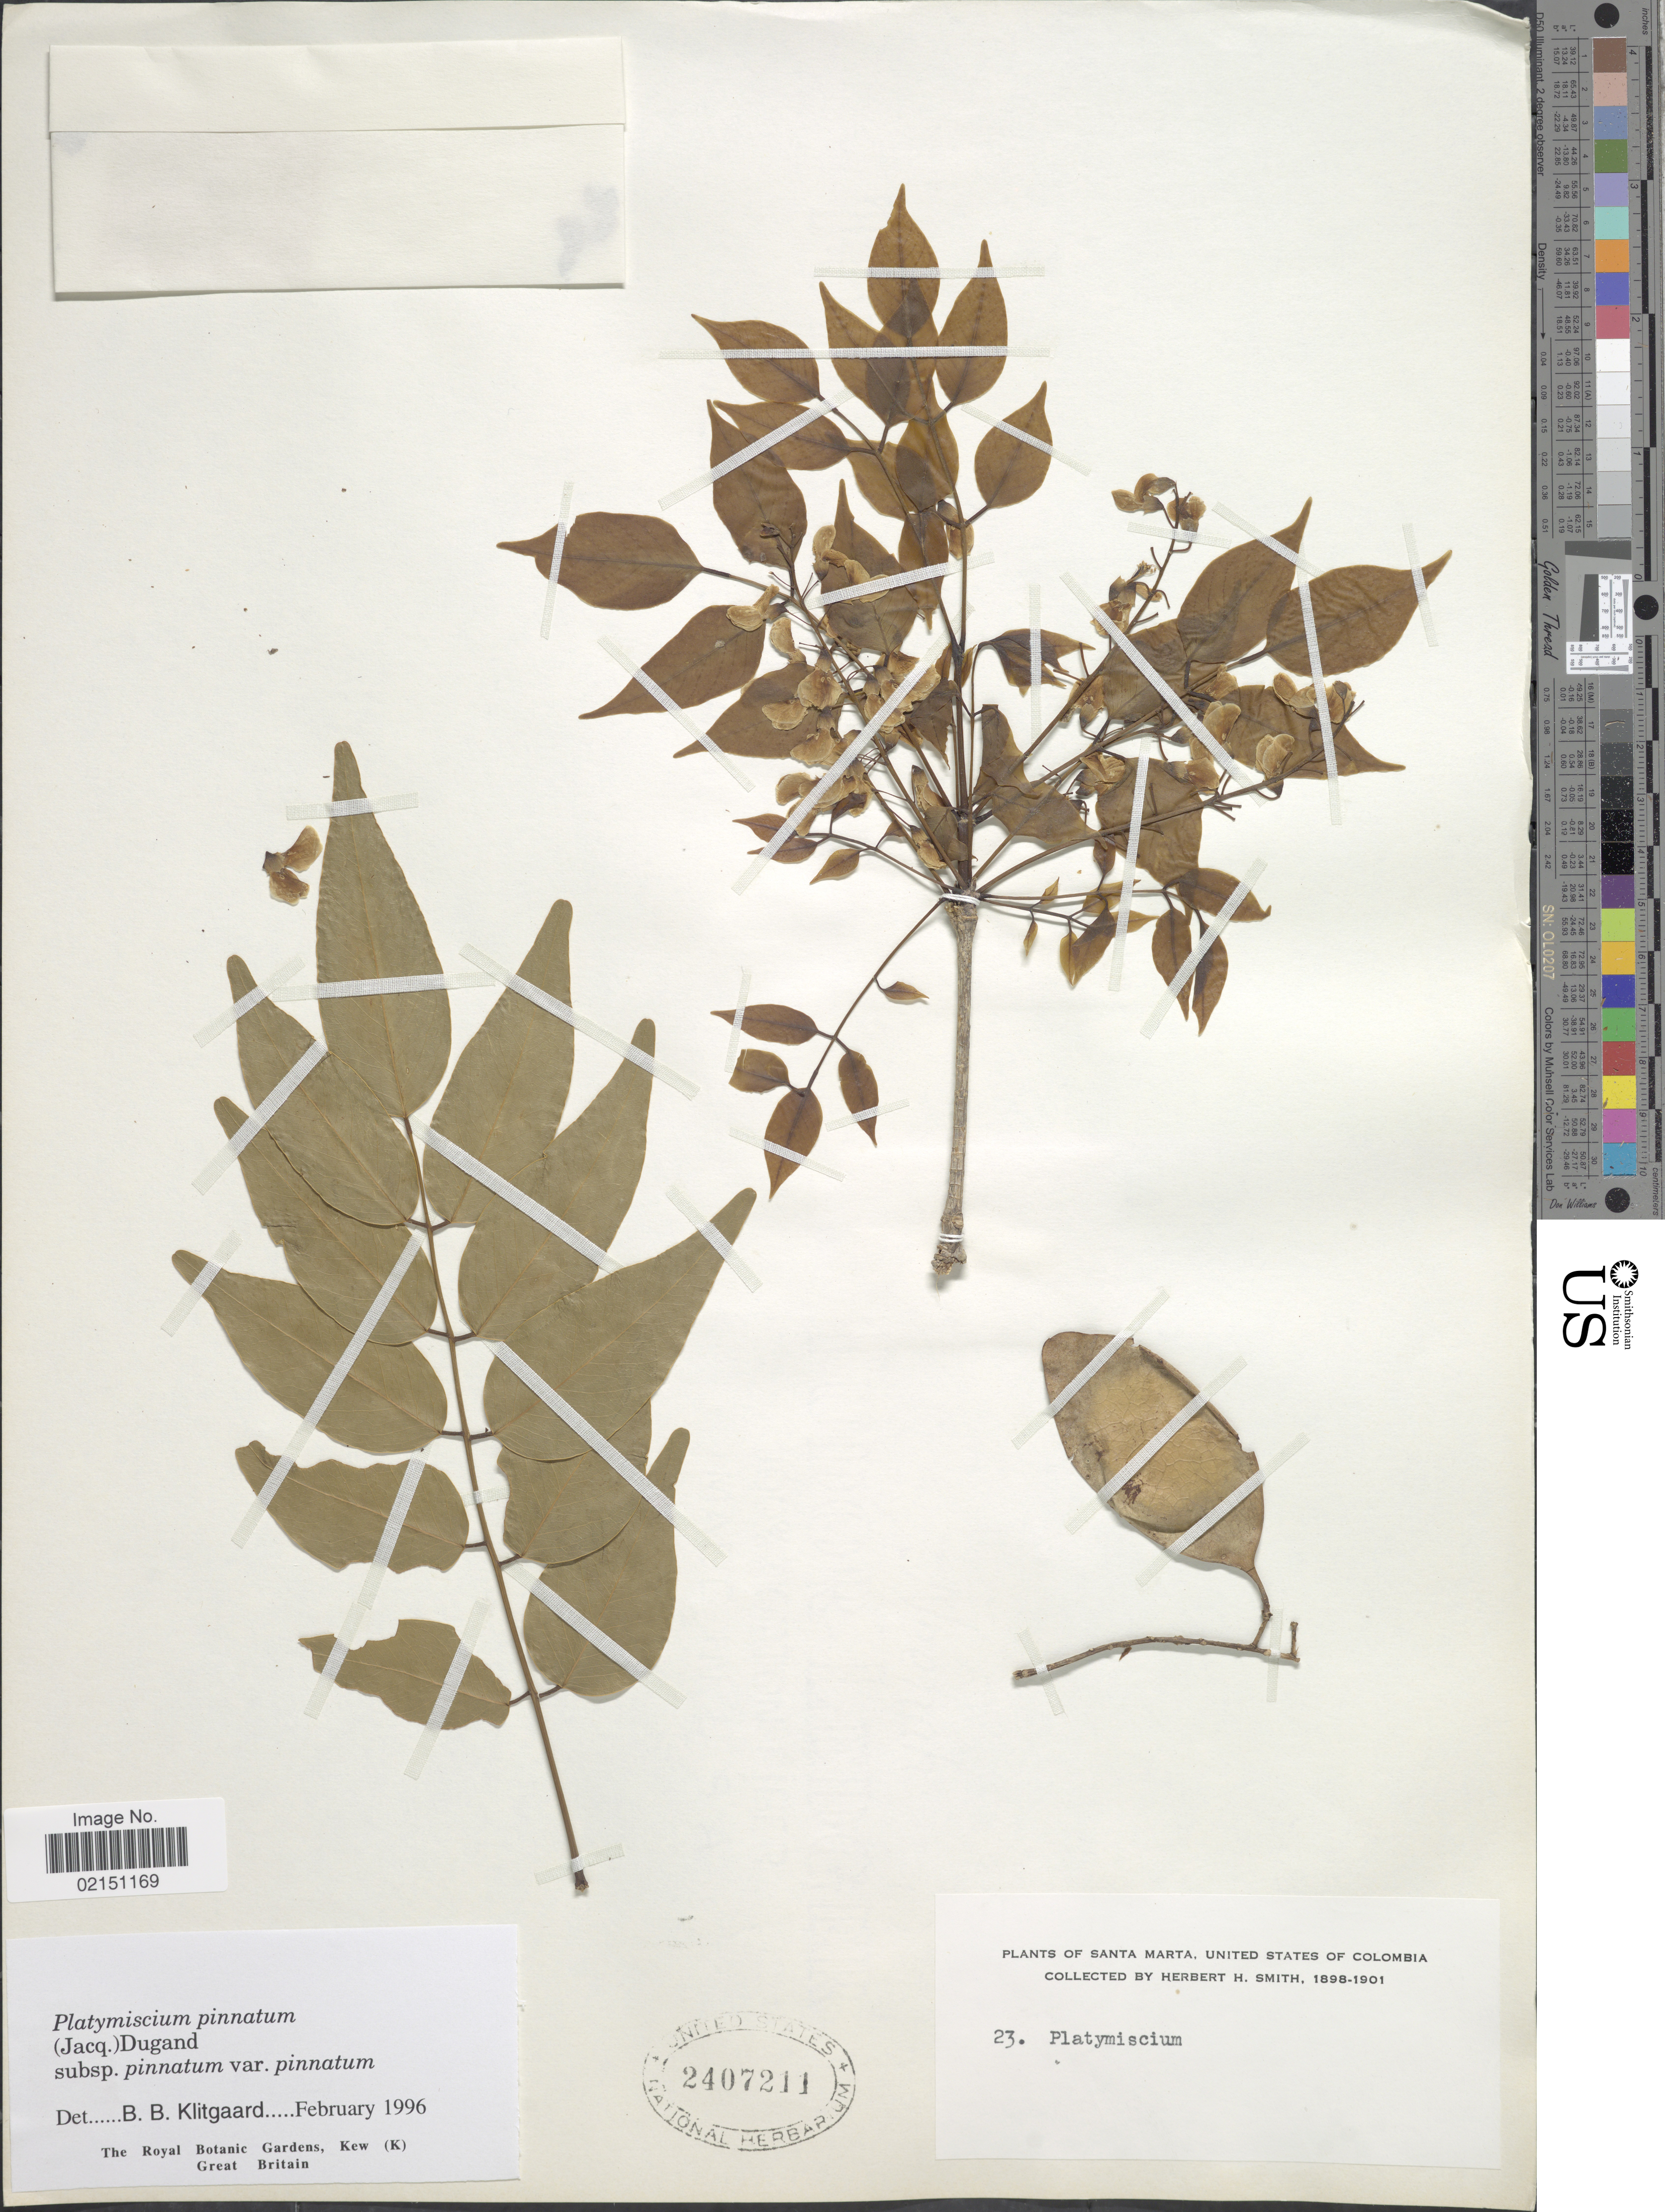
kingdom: Plantae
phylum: Tracheophyta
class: Magnoliopsida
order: Fabales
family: Fabaceae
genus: Platymiscium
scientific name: Platymiscium pinnatum var. pinnatum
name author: (Jacq.)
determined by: Klitgaard, B. B.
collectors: Herbert H. Smith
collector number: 23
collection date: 1898/1901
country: Colombia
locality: Santa Marta, United States of Colombia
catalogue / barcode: US 2407211